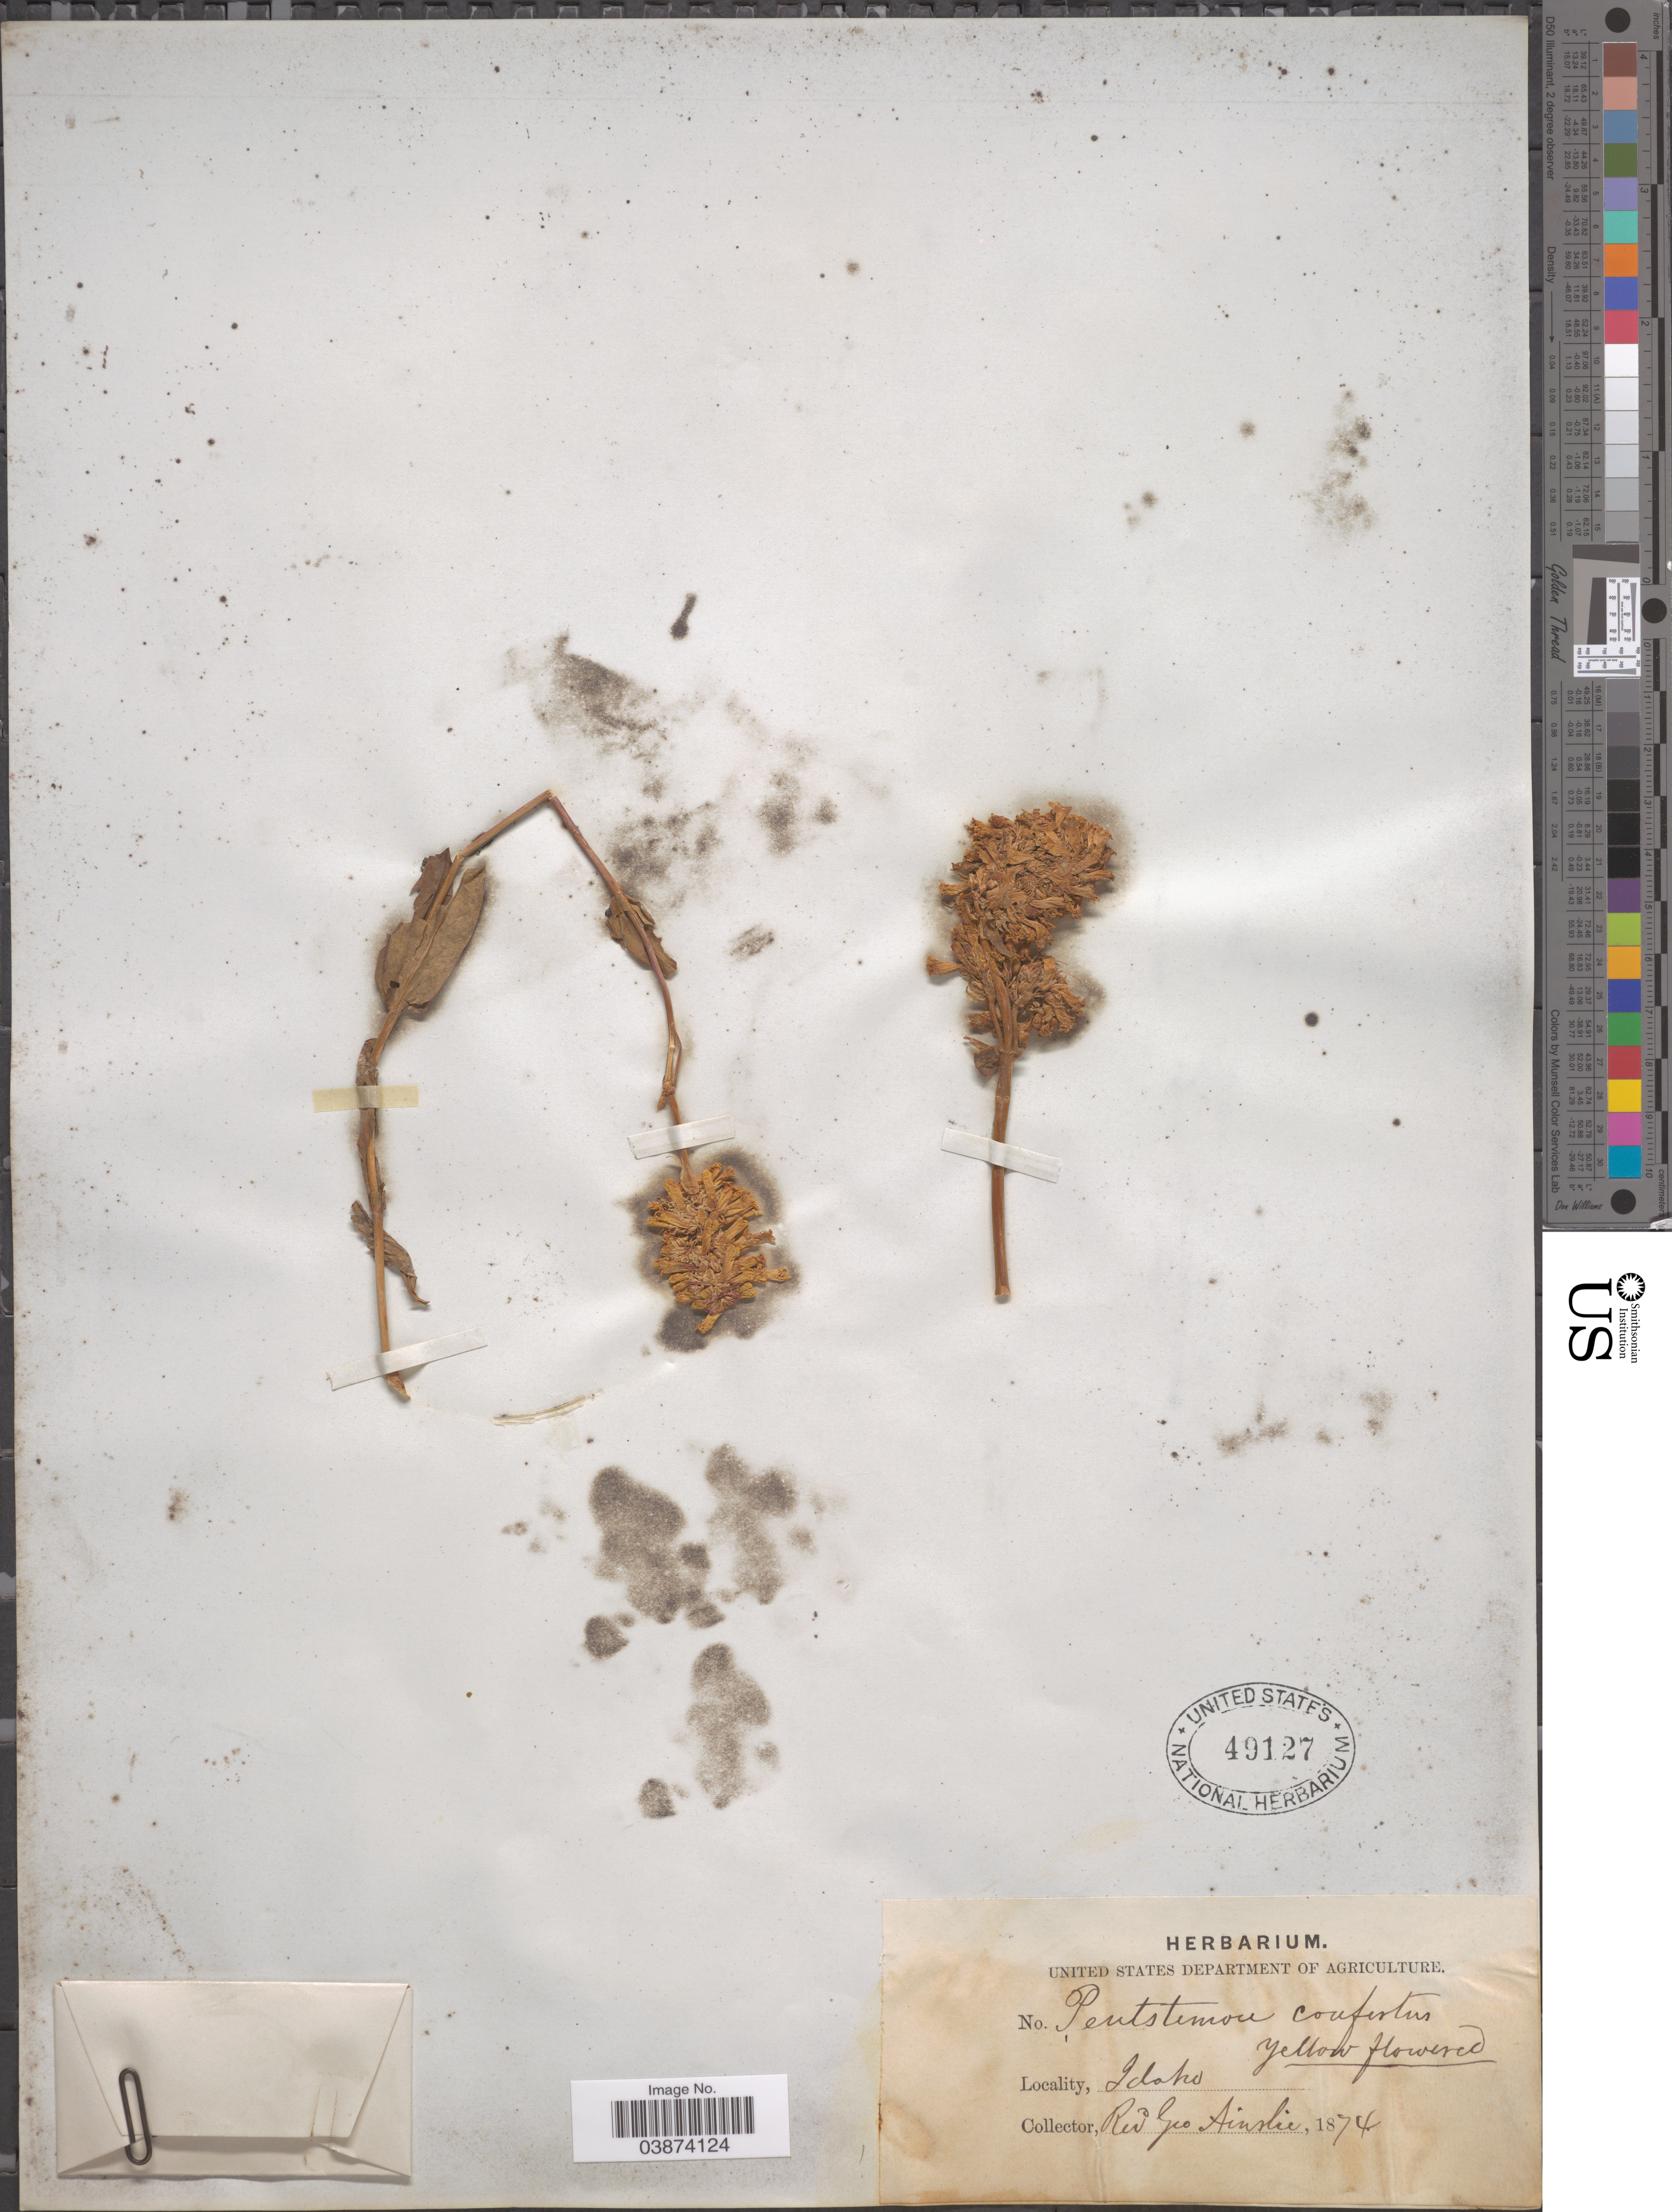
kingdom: Plantae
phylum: Tracheophyta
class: Magnoliopsida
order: Lamiales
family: Plantaginaceae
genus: Penstemon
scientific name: Penstemon confertus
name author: Douglas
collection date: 1874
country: United States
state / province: Idaho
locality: Rio Geo Ainslie.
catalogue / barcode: US 49127